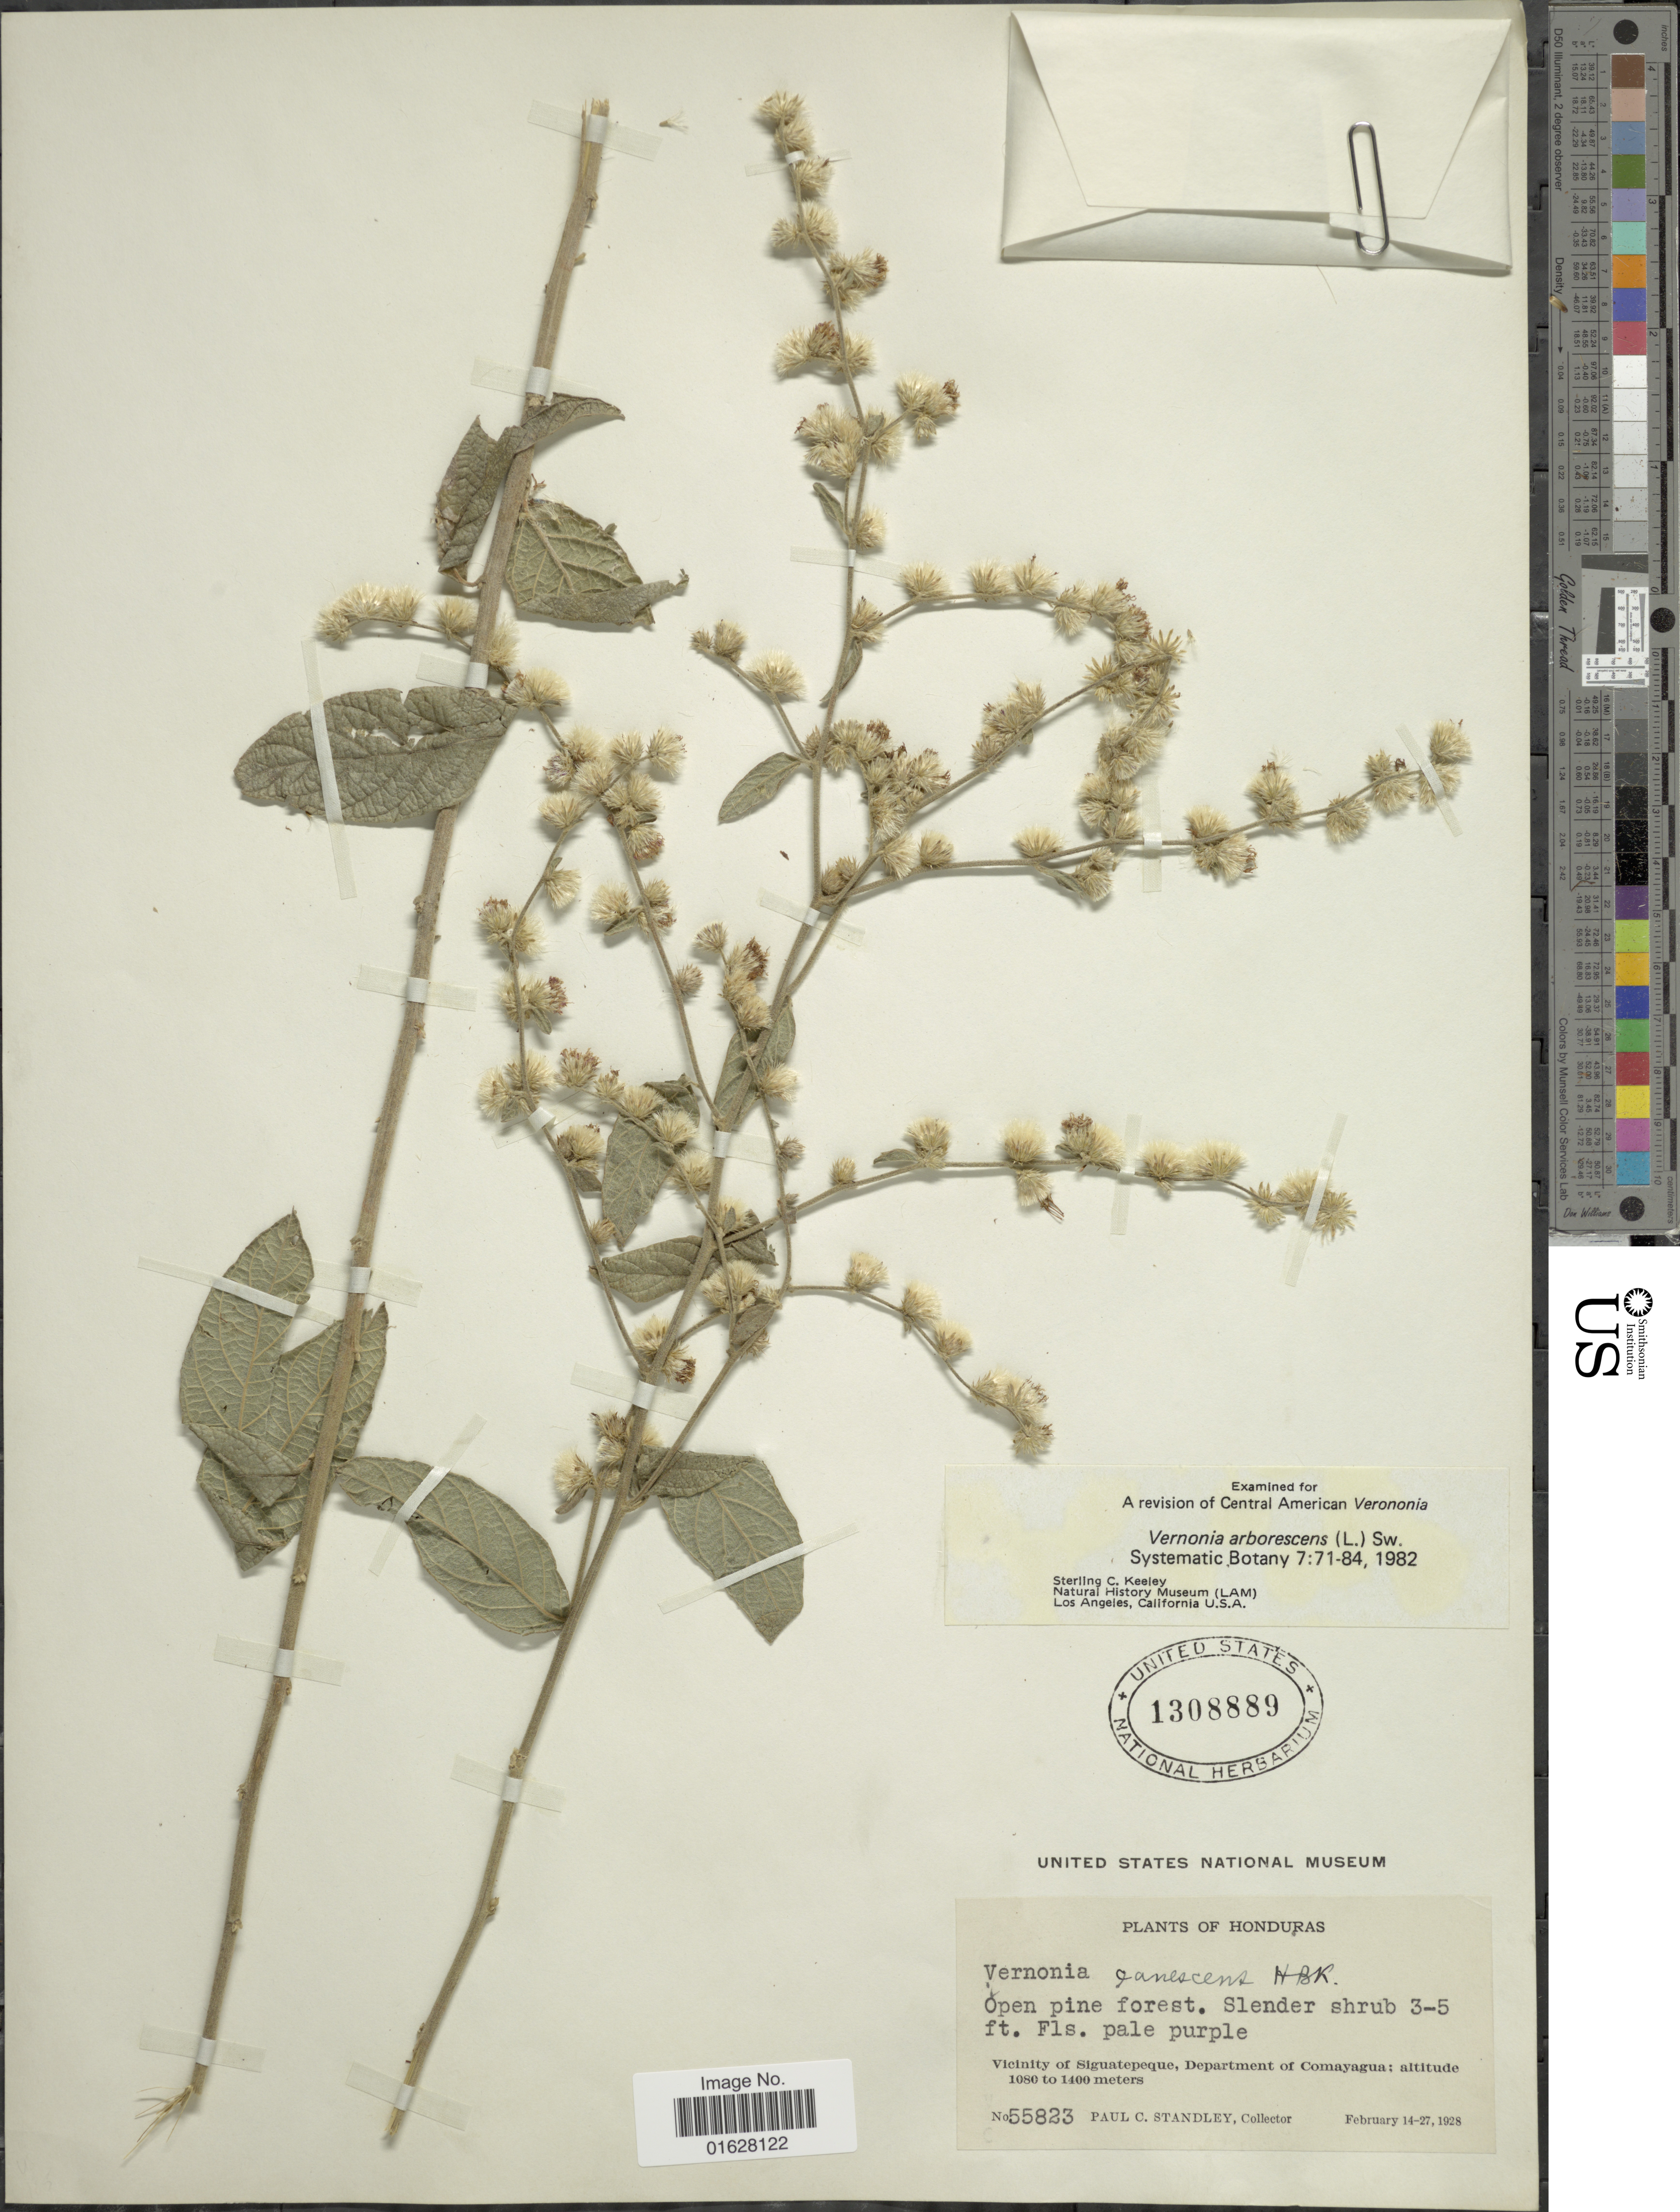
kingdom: Plantae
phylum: Tracheophyta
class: Magnoliopsida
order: Asterales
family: Asteraceae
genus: Lepidaploa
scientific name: Lepidaploa canescens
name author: (Kunth) H. Rob.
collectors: P. C. Standley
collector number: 55823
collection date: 1928-02-14/1928-02-27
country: Honduras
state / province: Comayagua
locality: Honduras. Open pine forest. Vicinity of Siguatepeque, Department of Comayagua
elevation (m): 1080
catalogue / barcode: US 1308889